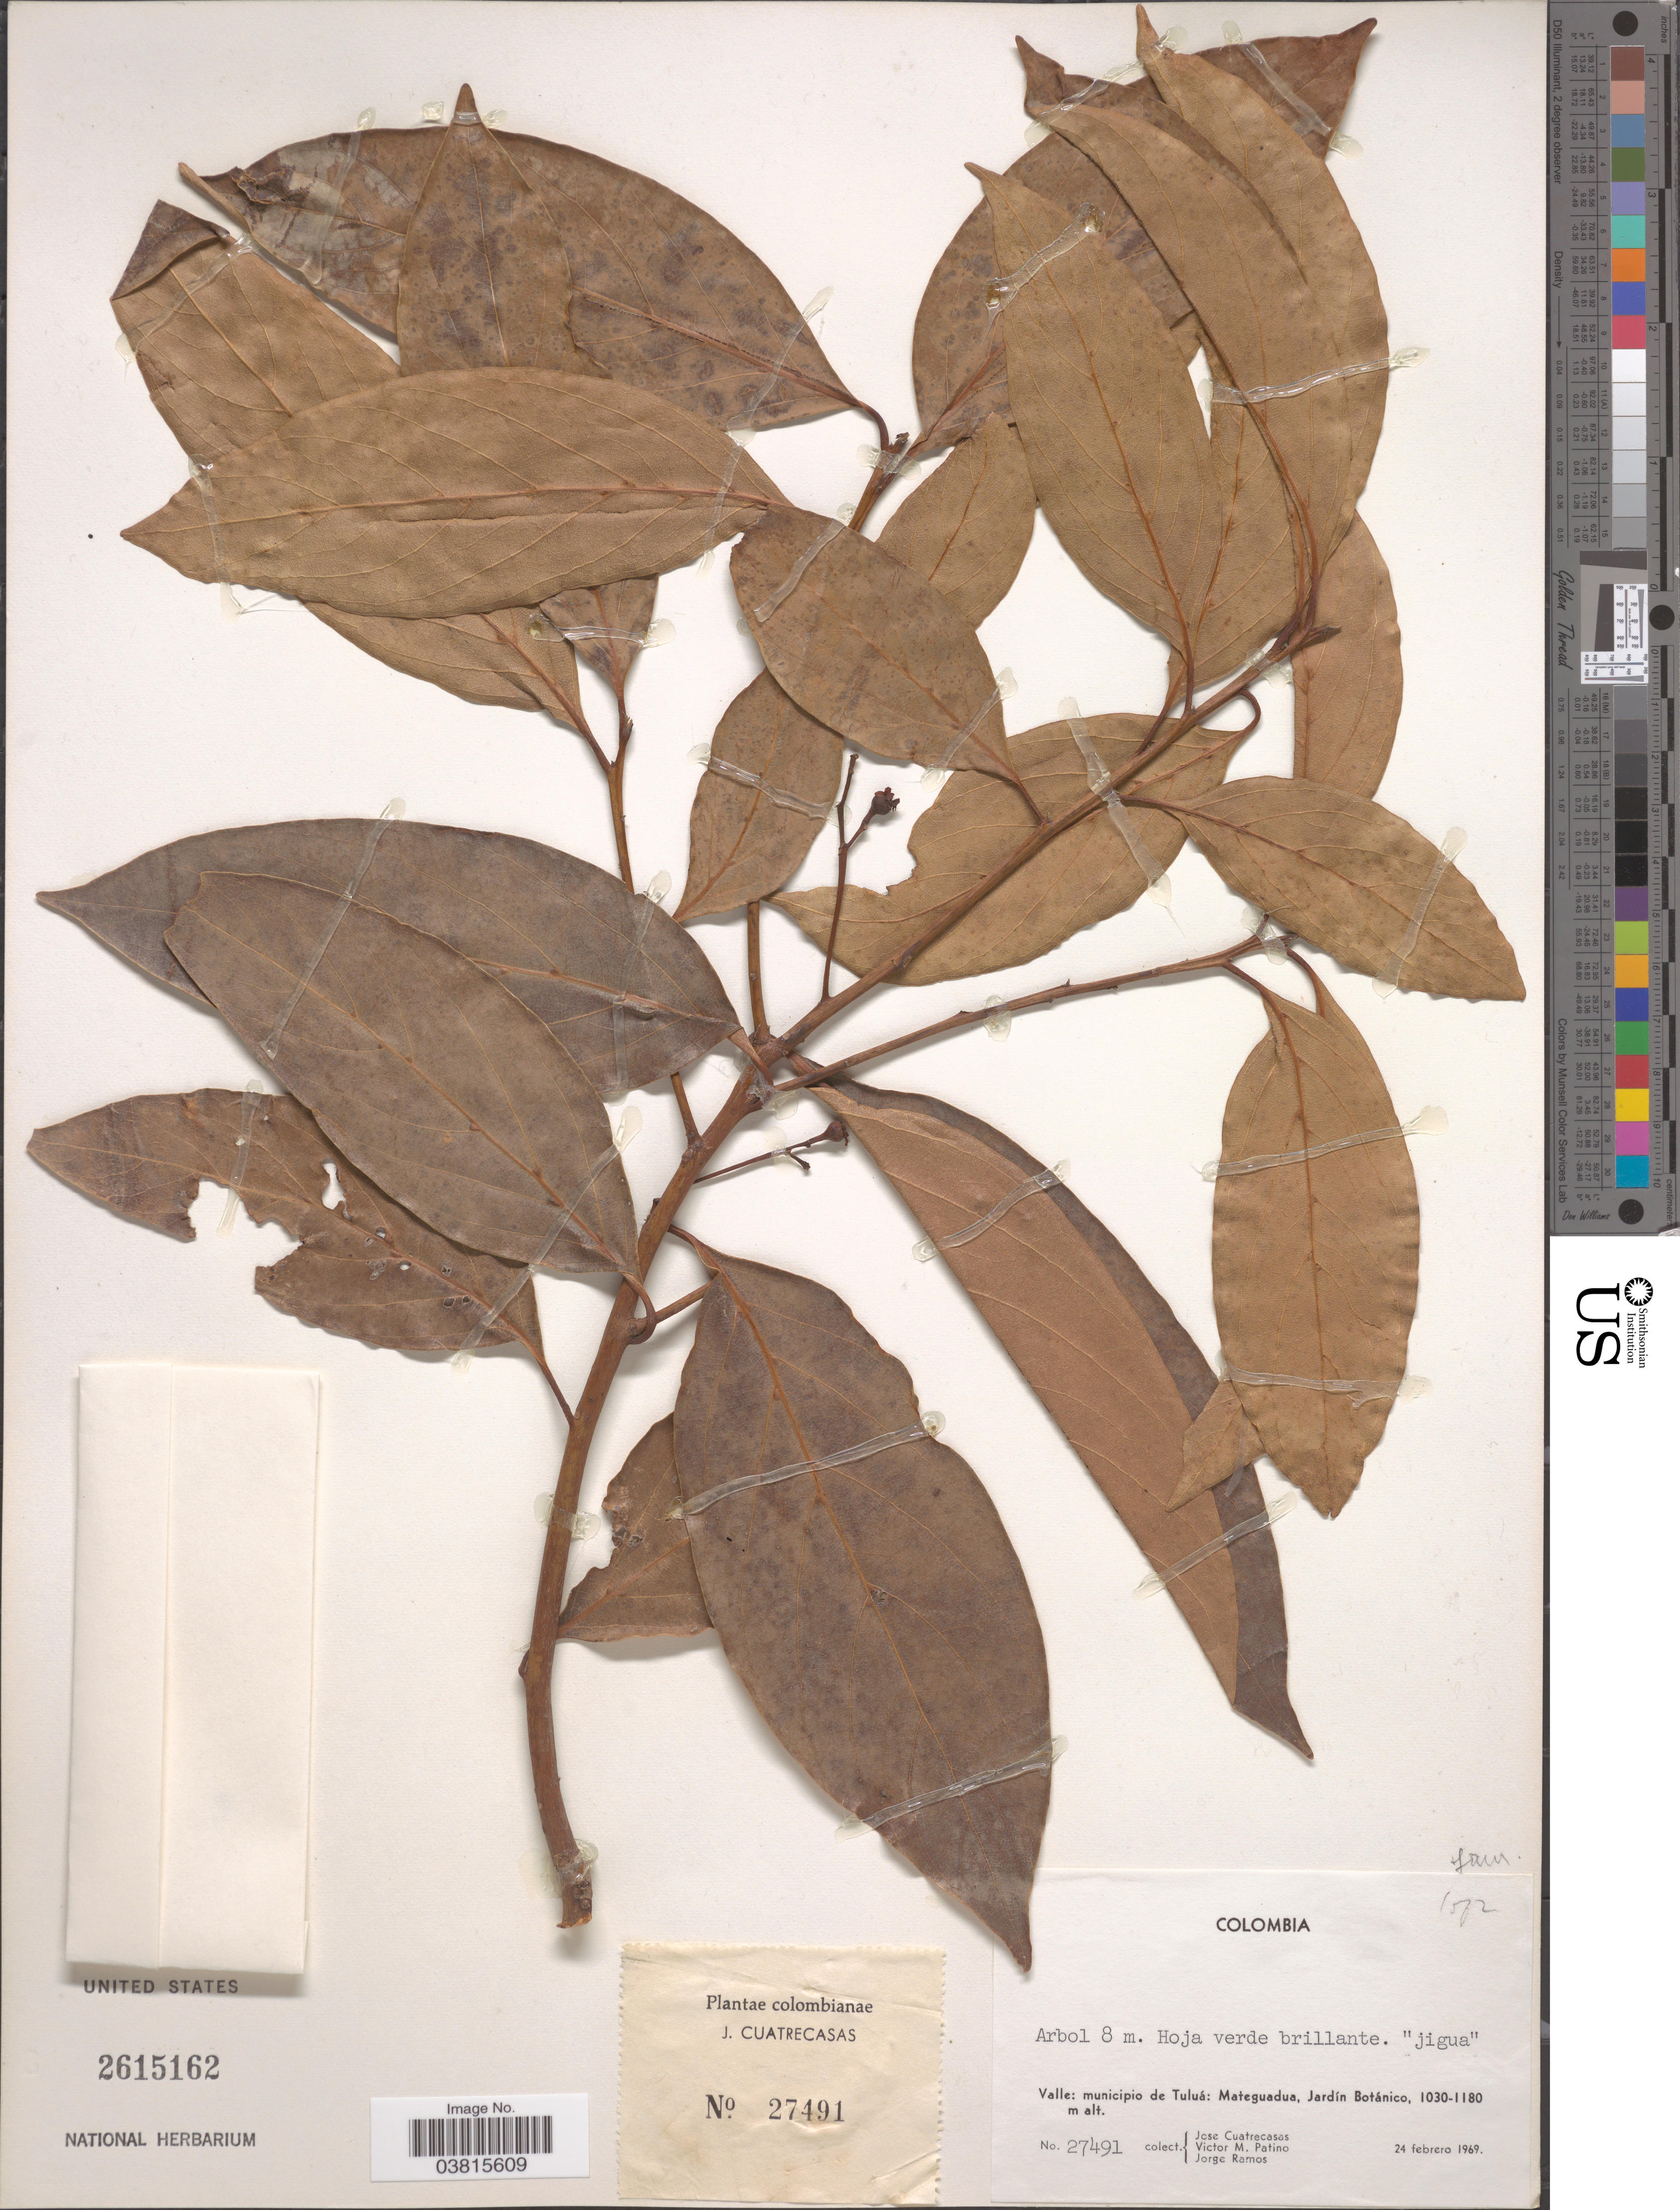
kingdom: Plantae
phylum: Tracheophyta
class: Magnoliopsida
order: Laurales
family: Lauraceae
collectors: J. Cuatrecasas, V. M. Patiño & J. Ramos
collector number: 27491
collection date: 1969-02-24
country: Colombia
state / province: Valle del Cauca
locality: Valle: municipio de Tuluá: Mateguadua, Jardín Botánico.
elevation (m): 1030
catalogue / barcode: US 2615162